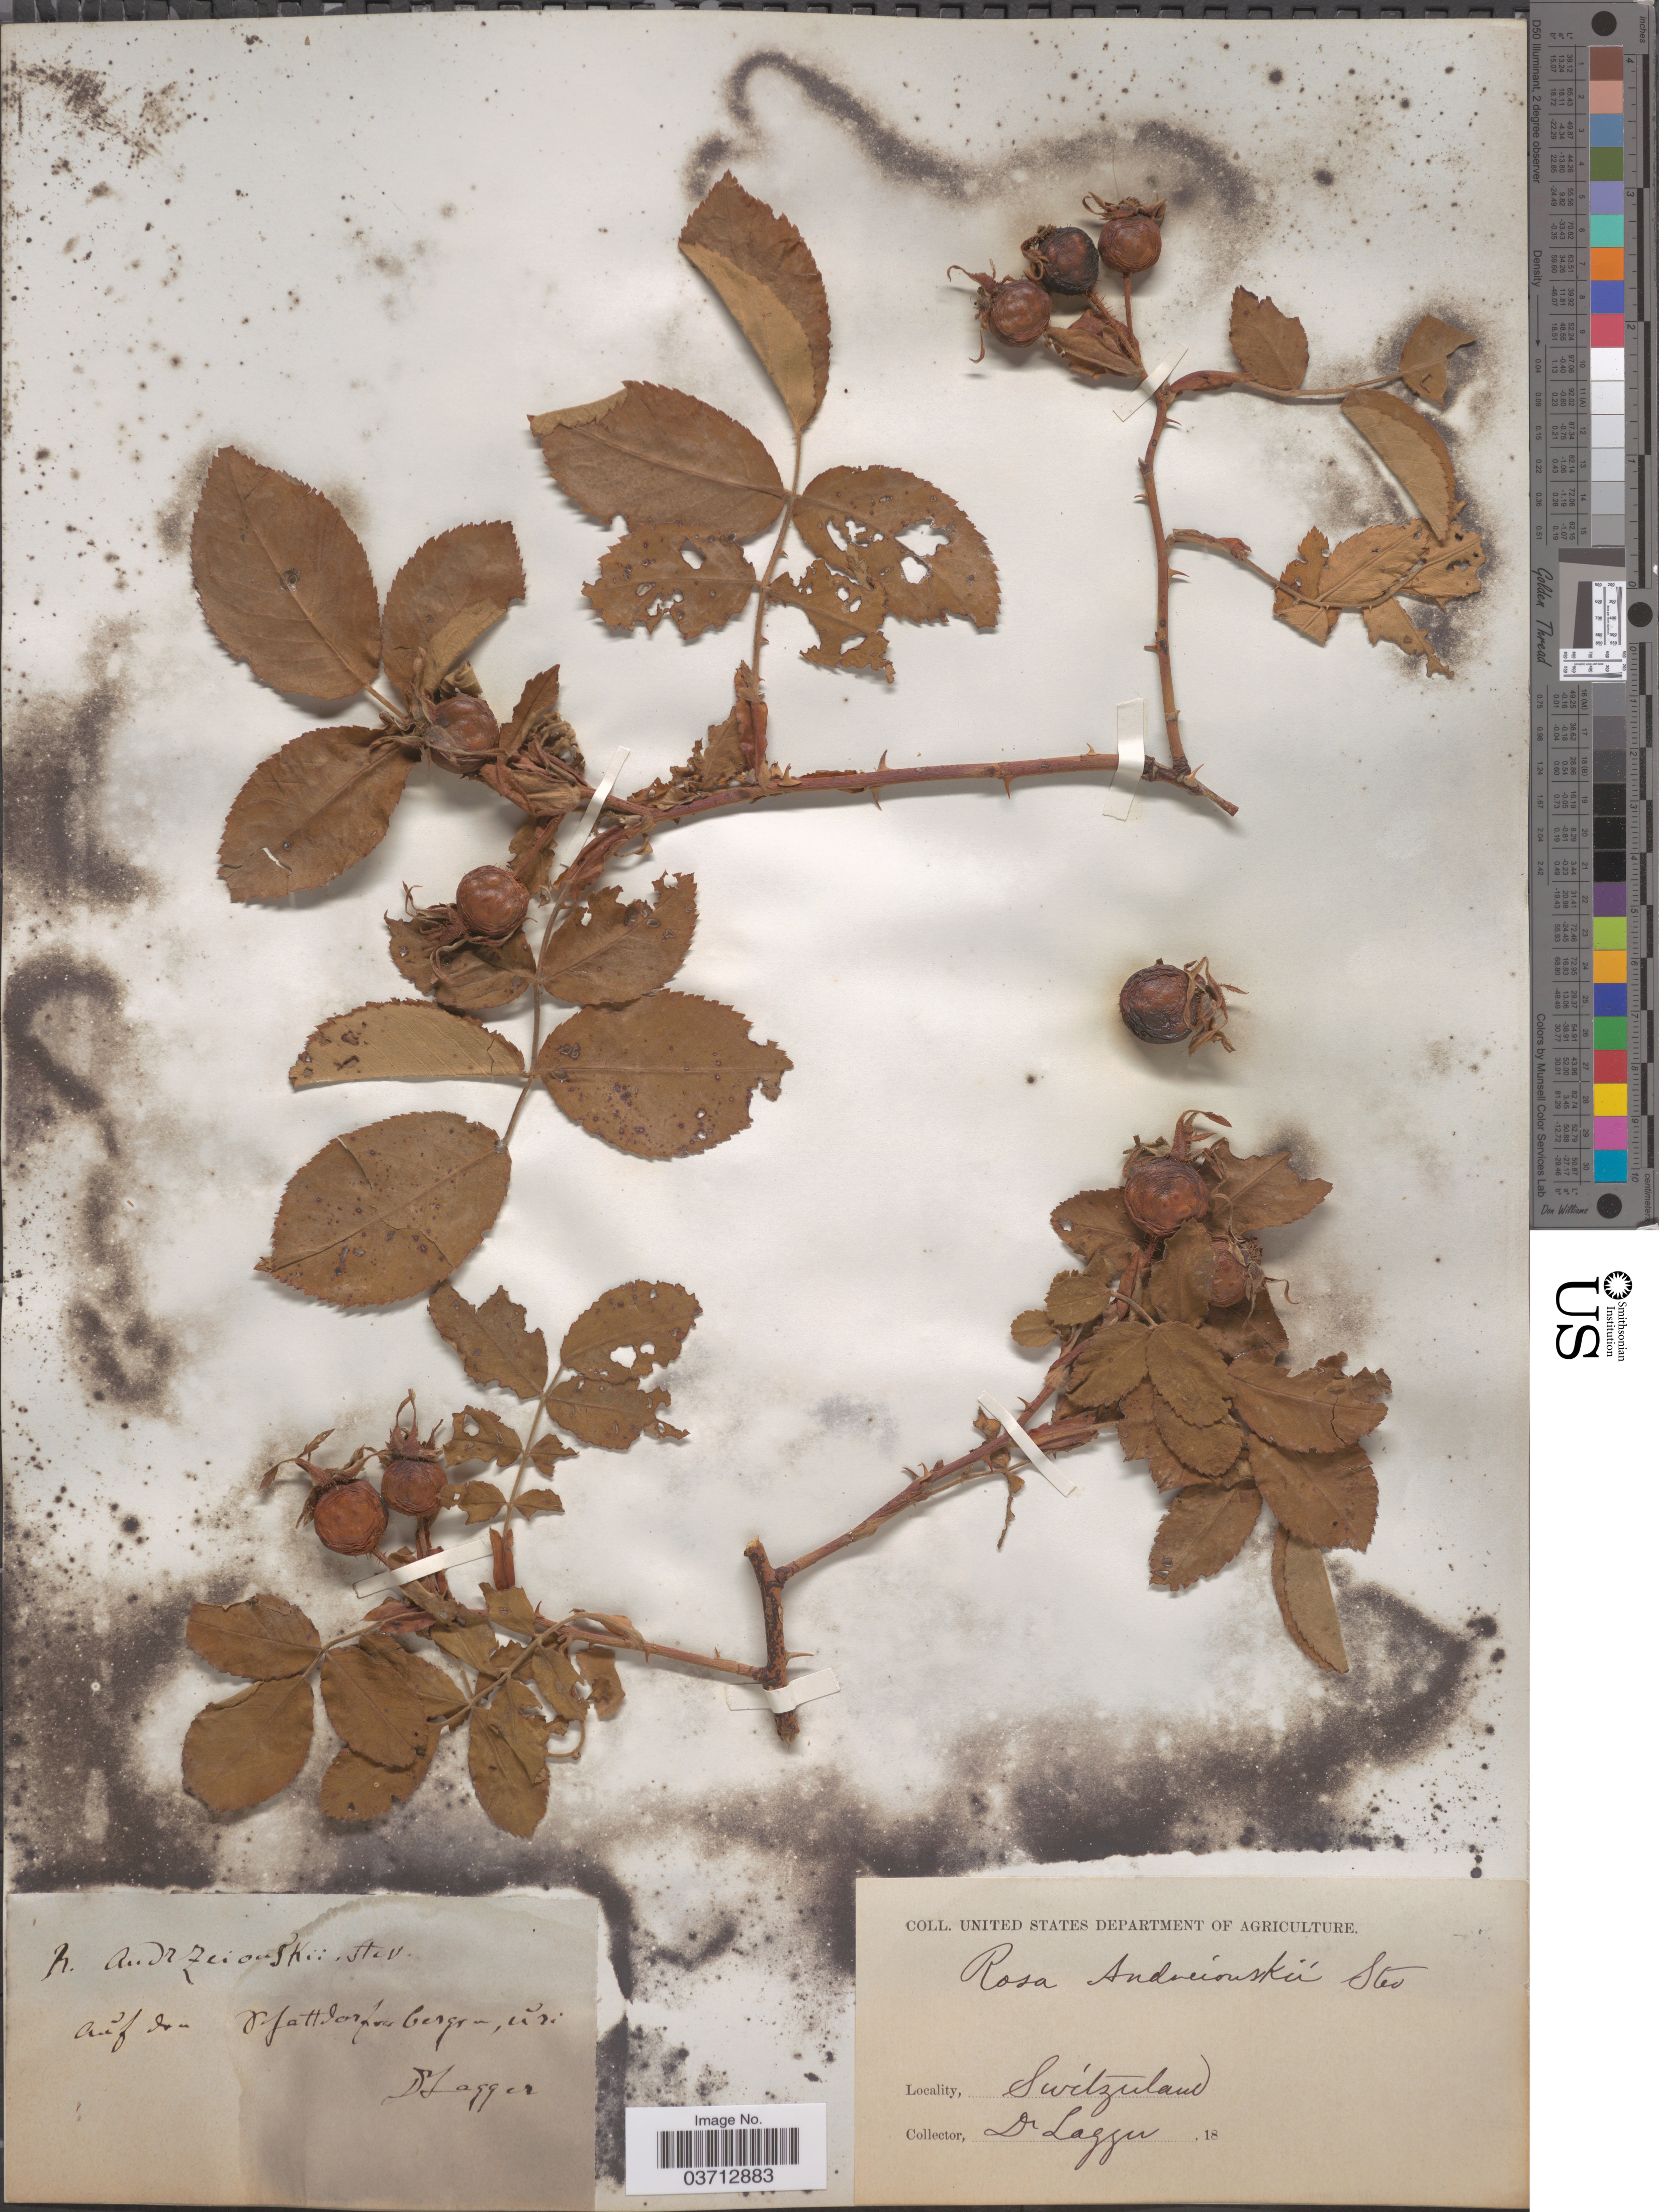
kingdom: Plantae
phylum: Tracheophyta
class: Magnoliopsida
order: Rosales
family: Rosaceae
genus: Rosa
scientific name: Rosa andrzeiowskii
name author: Nyman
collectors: F. J. Lagger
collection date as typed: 18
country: Switzerland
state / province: Uri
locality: Uri.